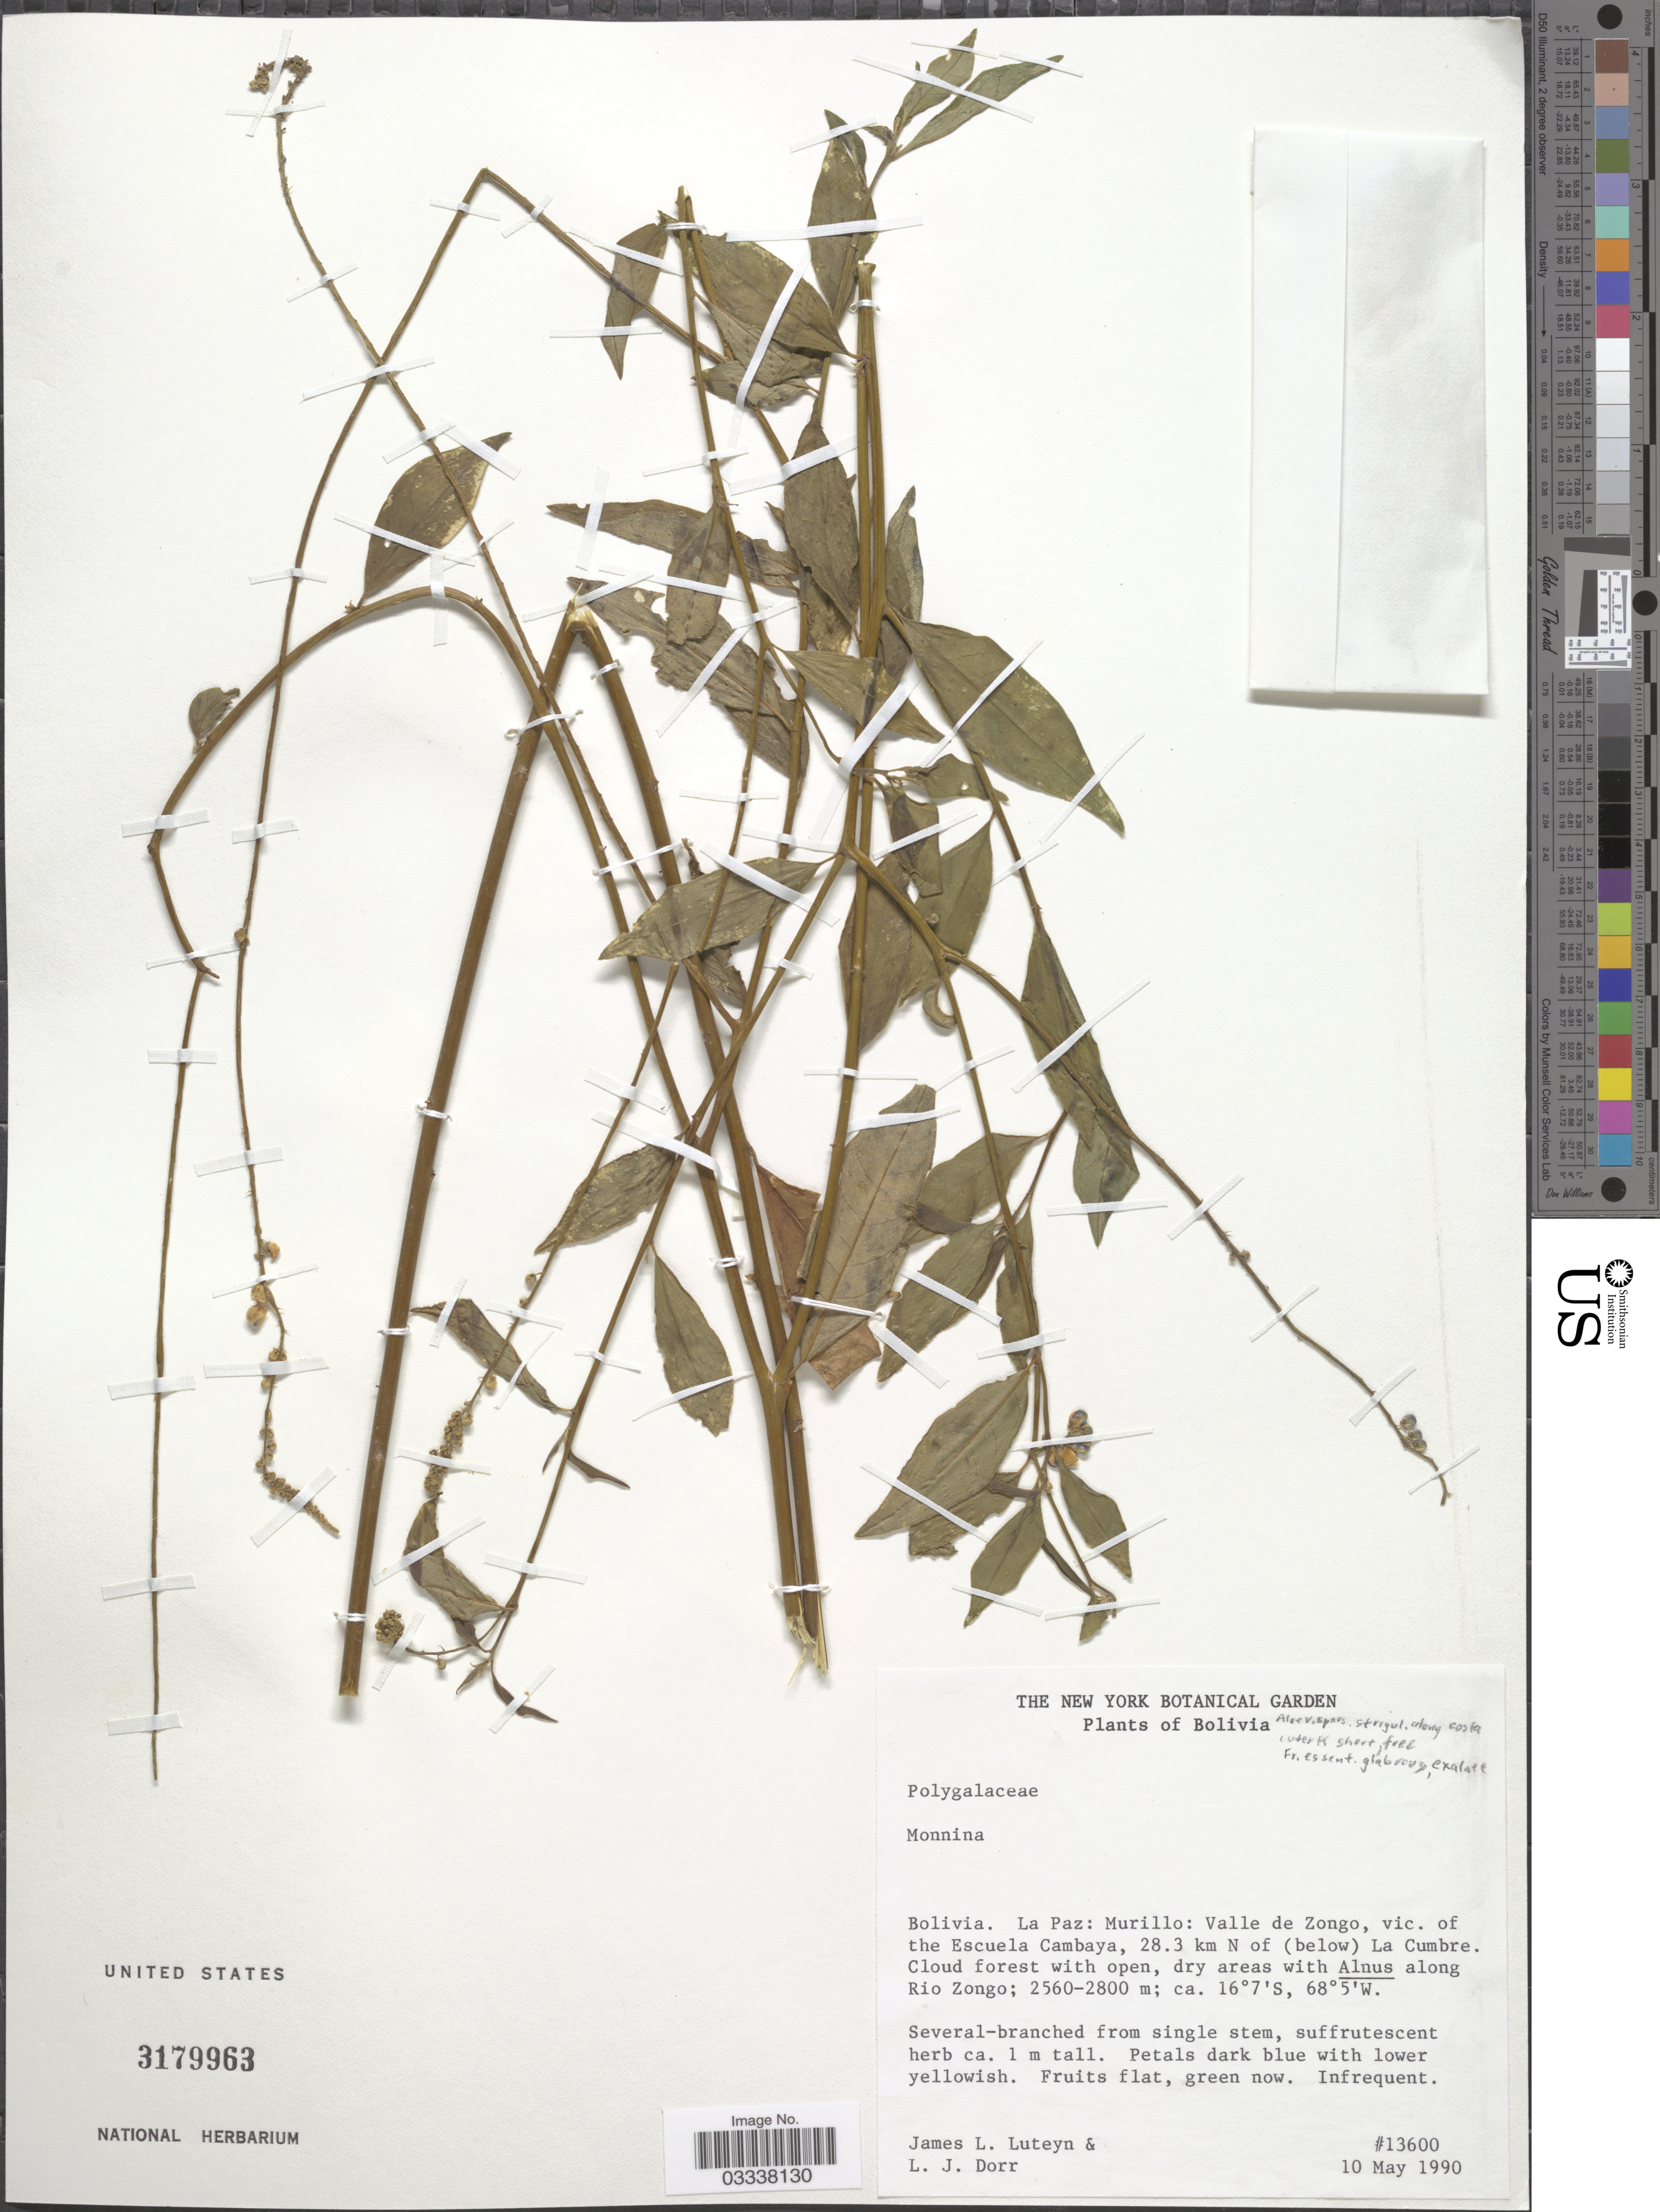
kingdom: Plantae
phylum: Tracheophyta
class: Magnoliopsida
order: Fabales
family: Polygalaceae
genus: Monnina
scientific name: Monnina sp.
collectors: J. Luteyn & L. J. Dorr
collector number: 13600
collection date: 1990-05-10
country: Bolivia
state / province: La Paz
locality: Murillo: Valle de Zongo, vic. of the Escuela Cambaya, 28.3 km N of (below) La Cumbre.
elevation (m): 2560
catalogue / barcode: US 3179963